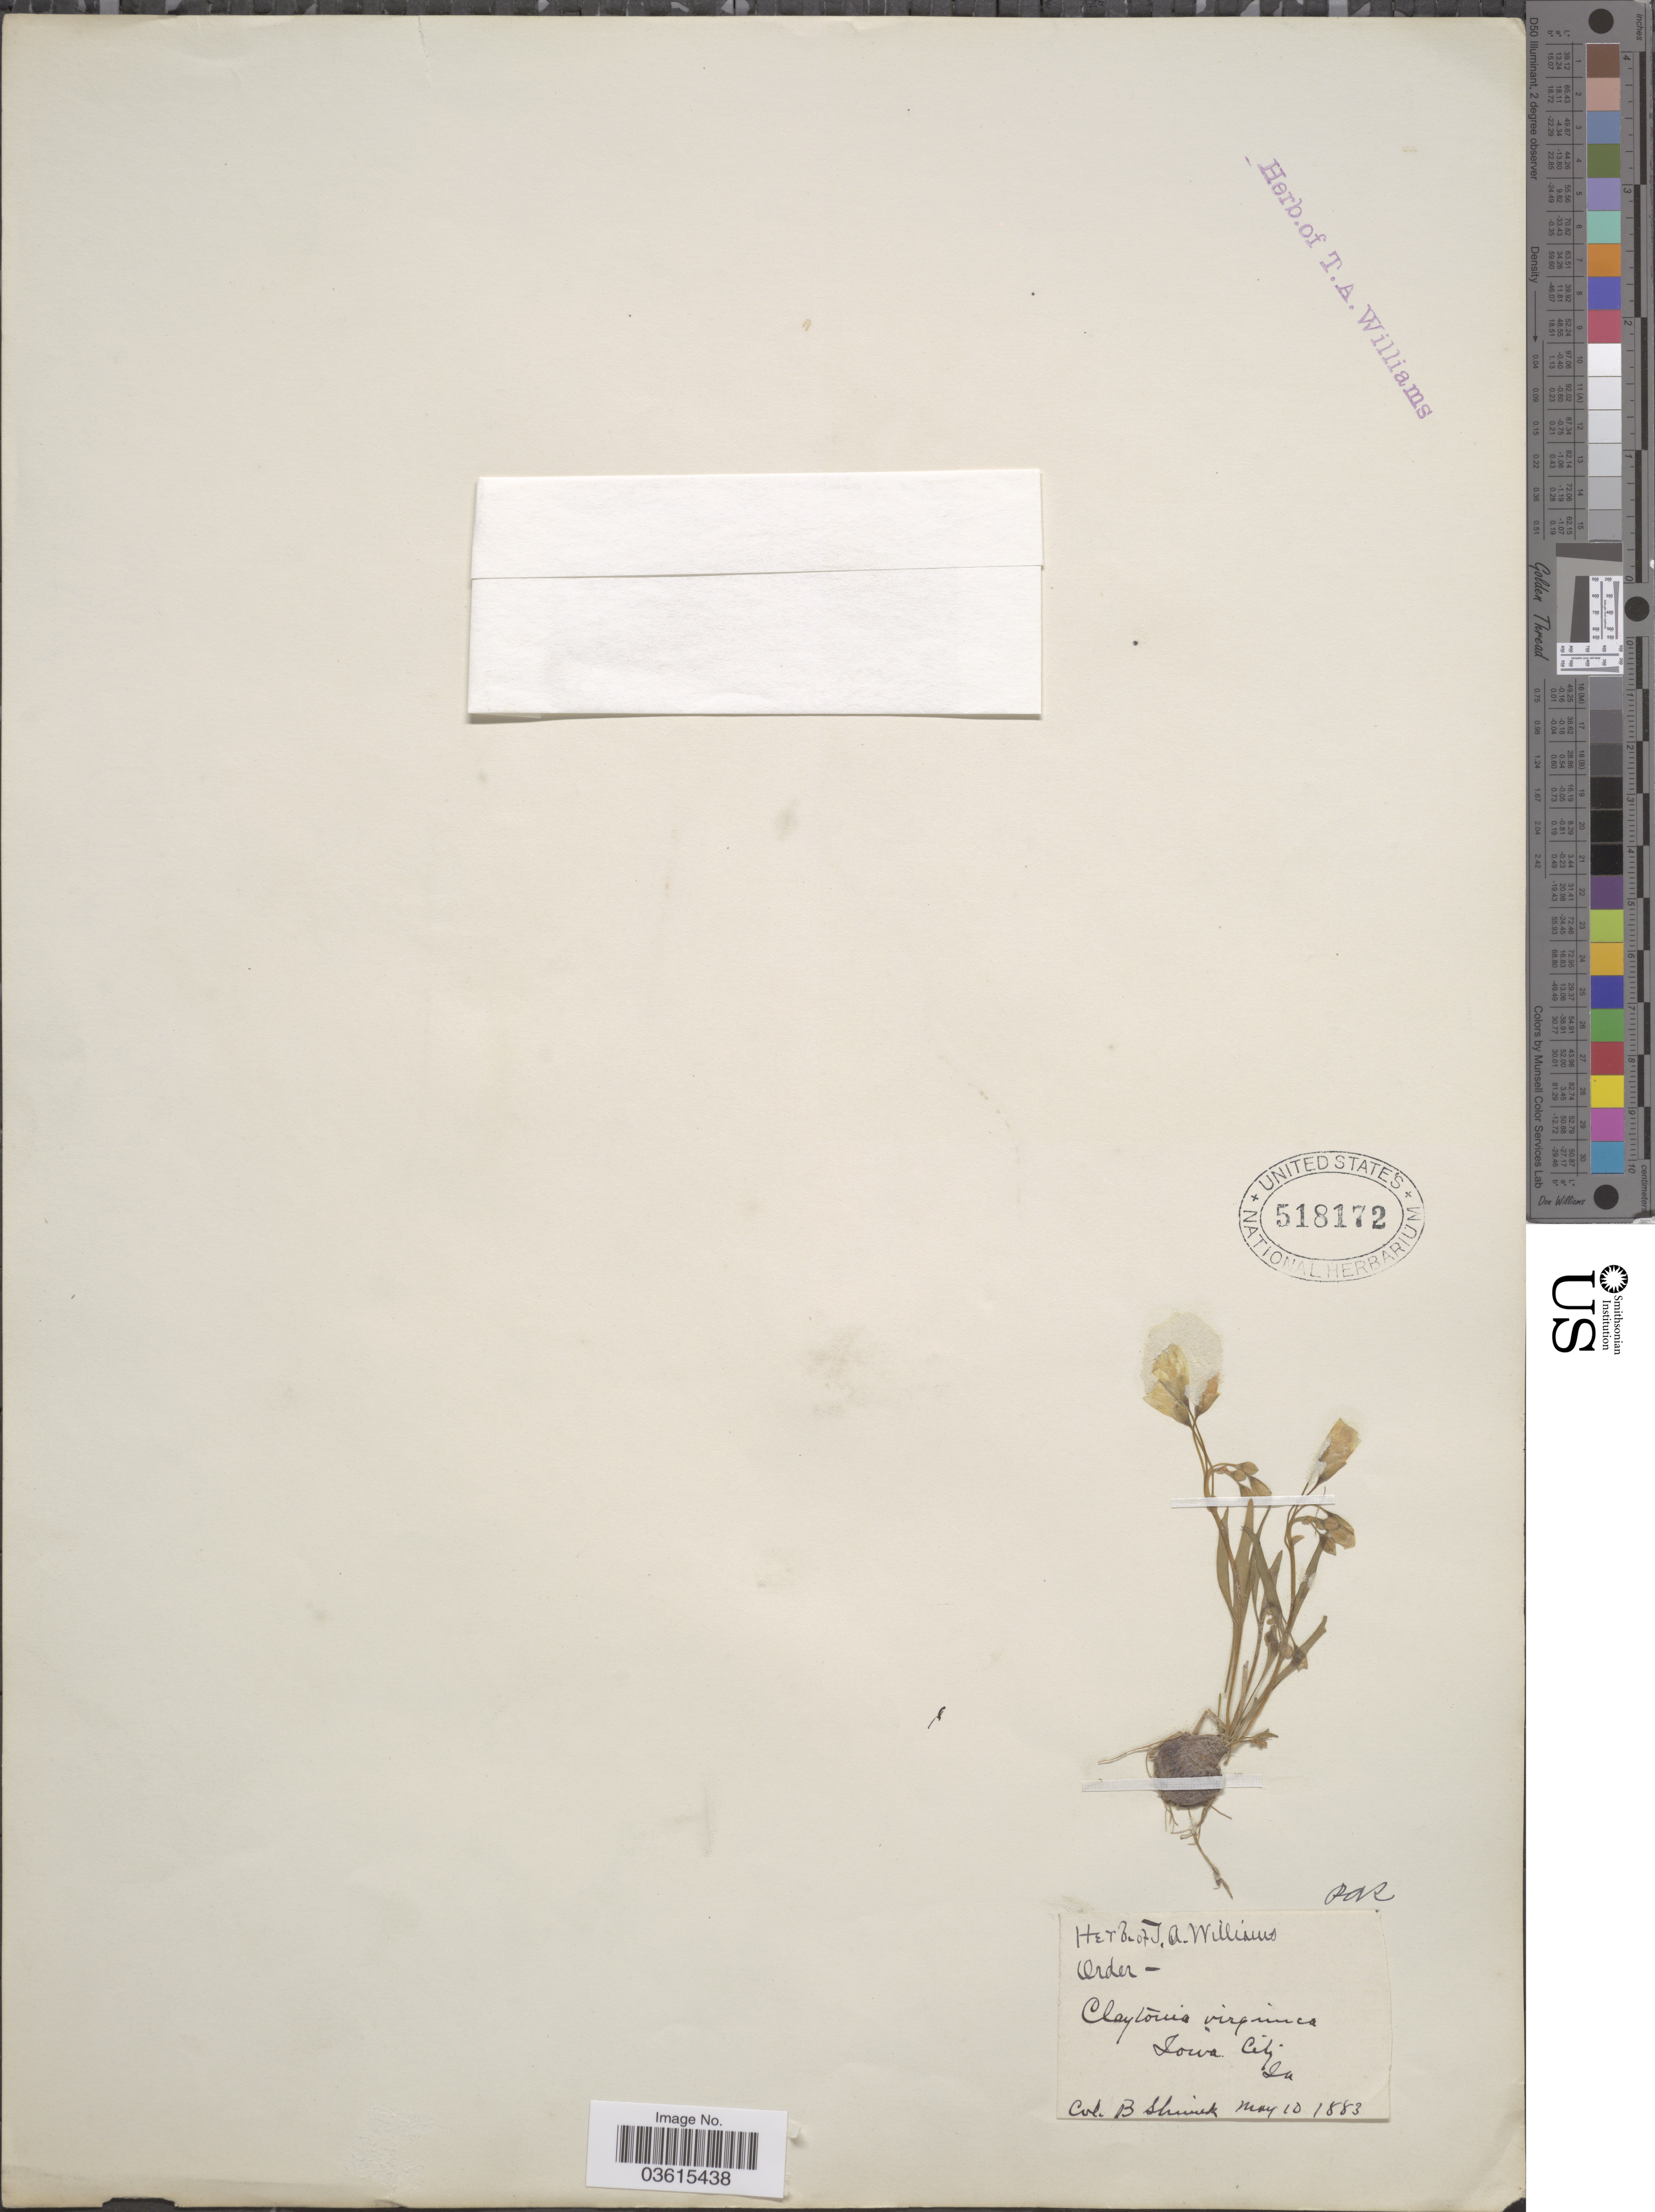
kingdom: Plantae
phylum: Tracheophyta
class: Magnoliopsida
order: Caryophyllales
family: Montiaceae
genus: Claytonia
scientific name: Claytonia virginica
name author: L.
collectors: B. Shimek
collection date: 1883-05-10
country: United States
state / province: Iowa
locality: Iowa City.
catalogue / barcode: US 518172